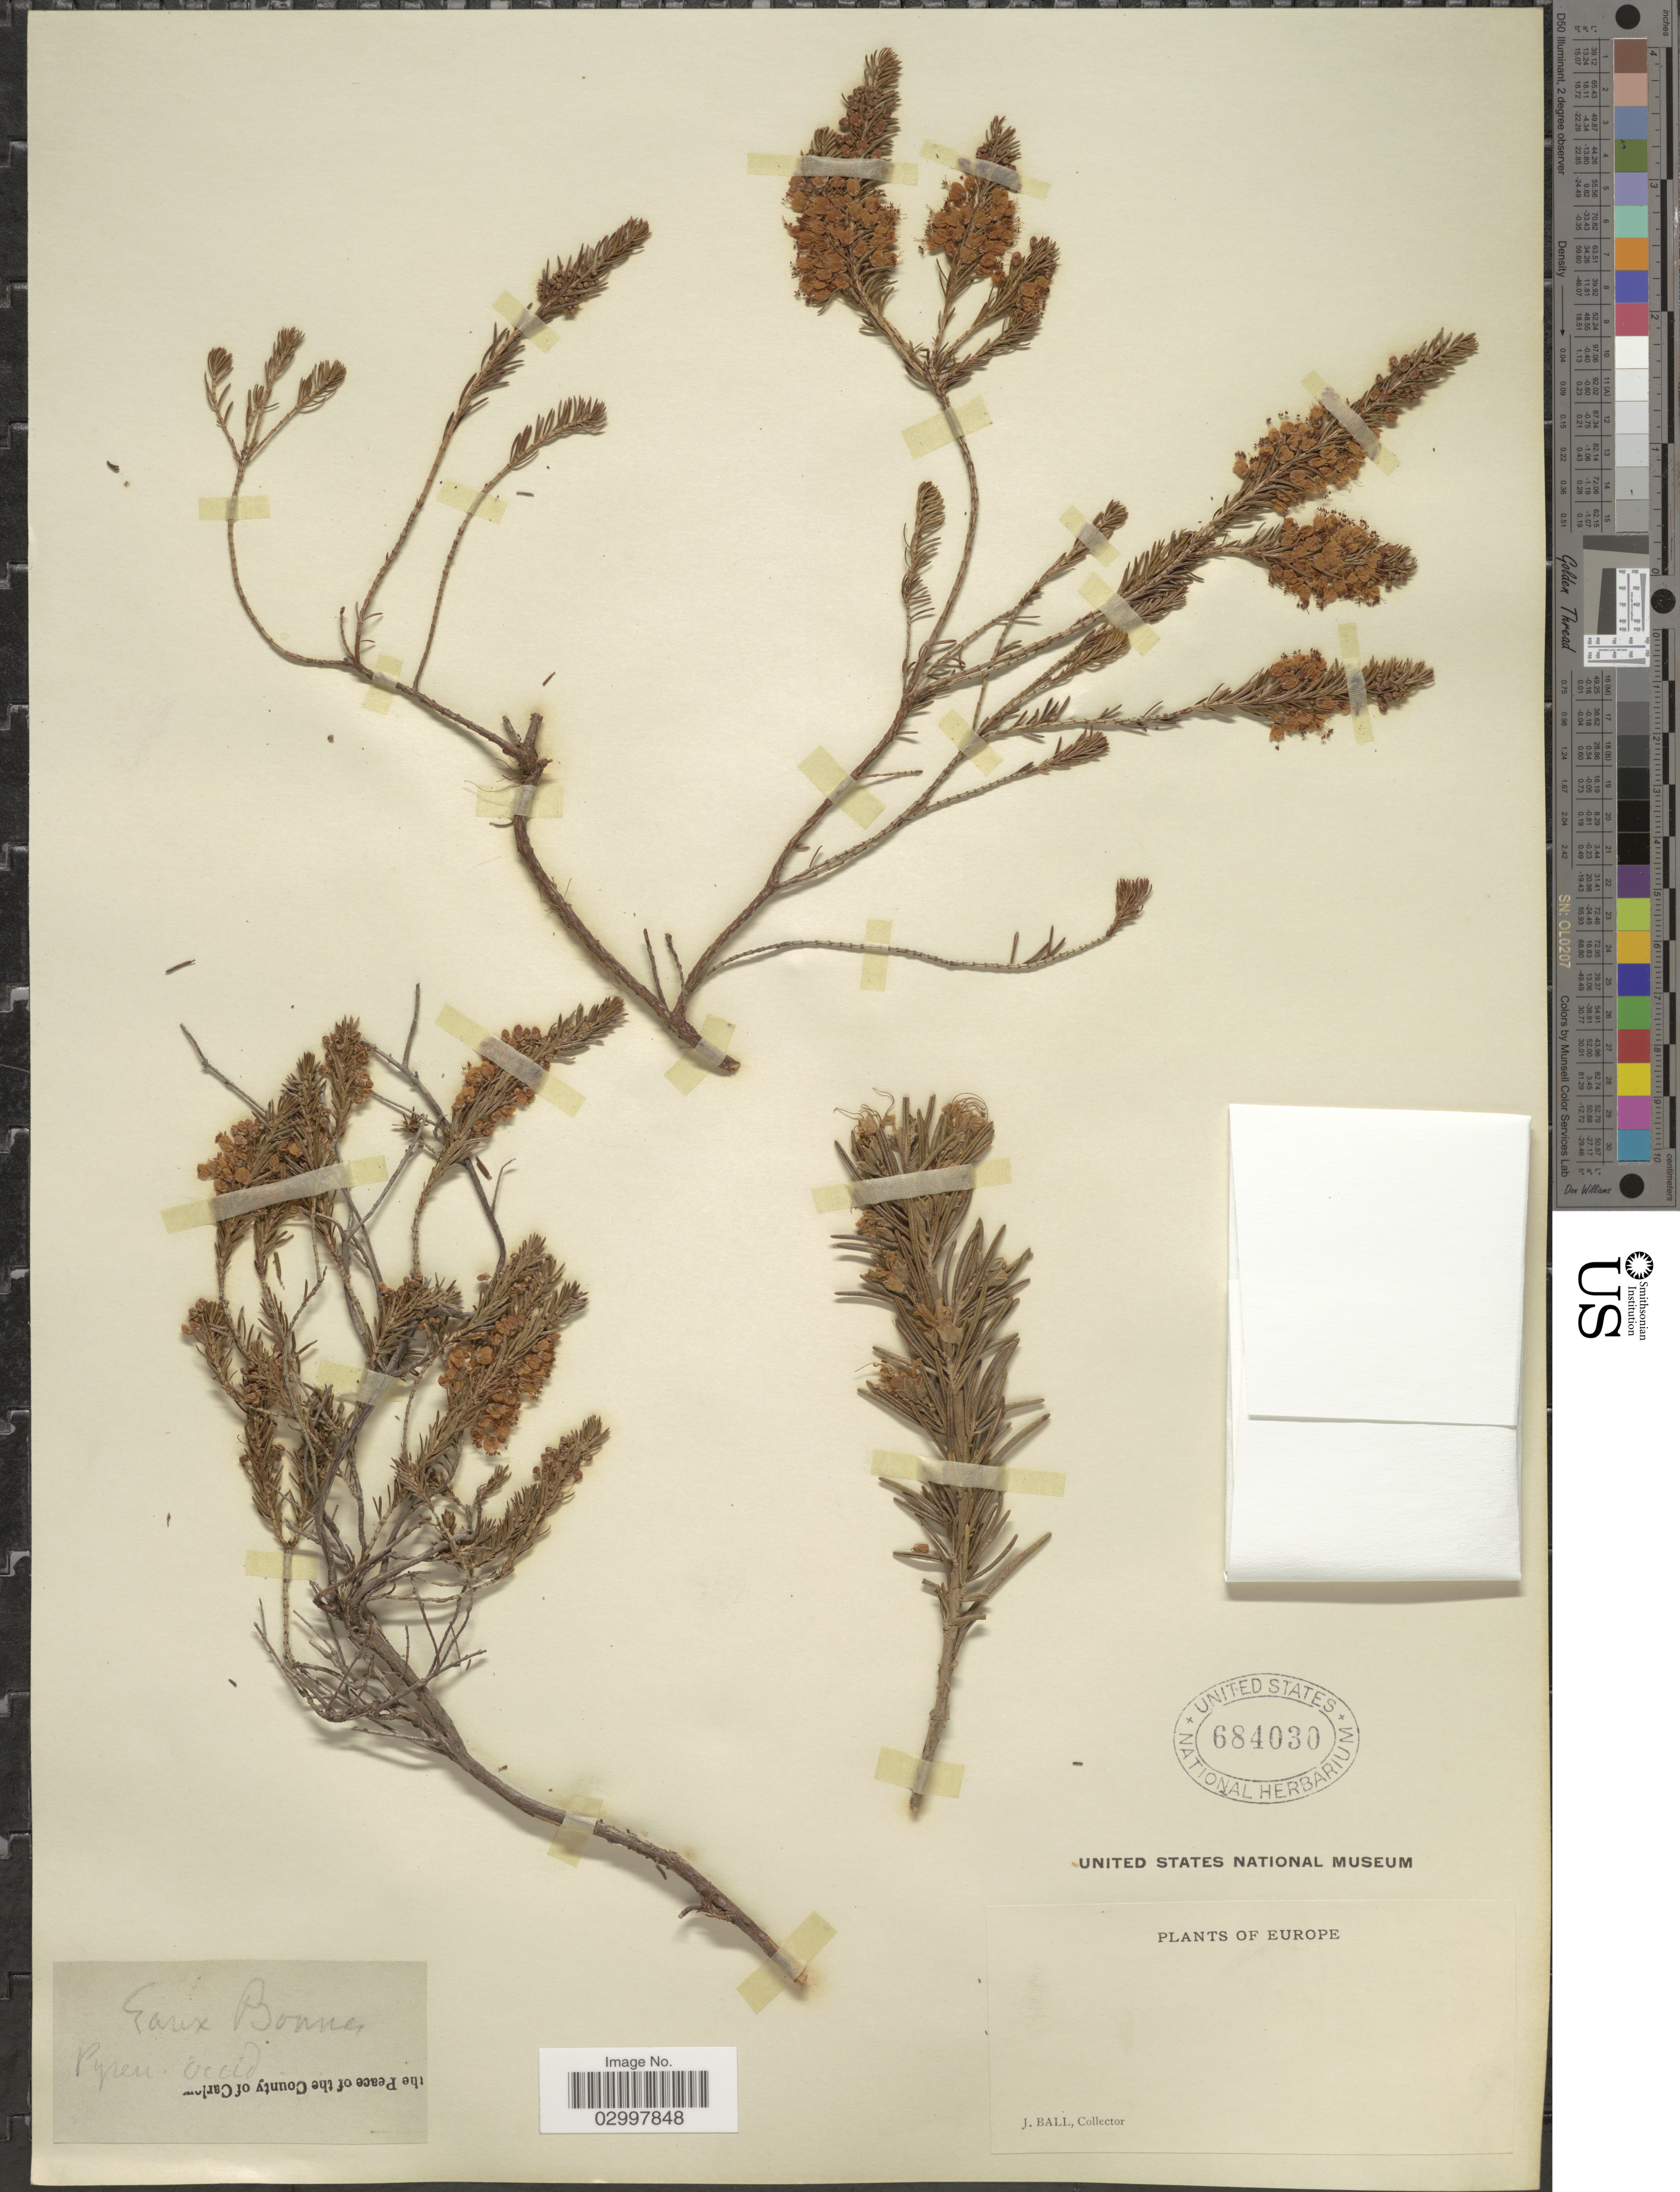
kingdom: Plantae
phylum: Tracheophyta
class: Magnoliopsida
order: Ericales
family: Ericaceae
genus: Erica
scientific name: Erica sp.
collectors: J. Ball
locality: Pyren. occid. Europe.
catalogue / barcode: US 684030